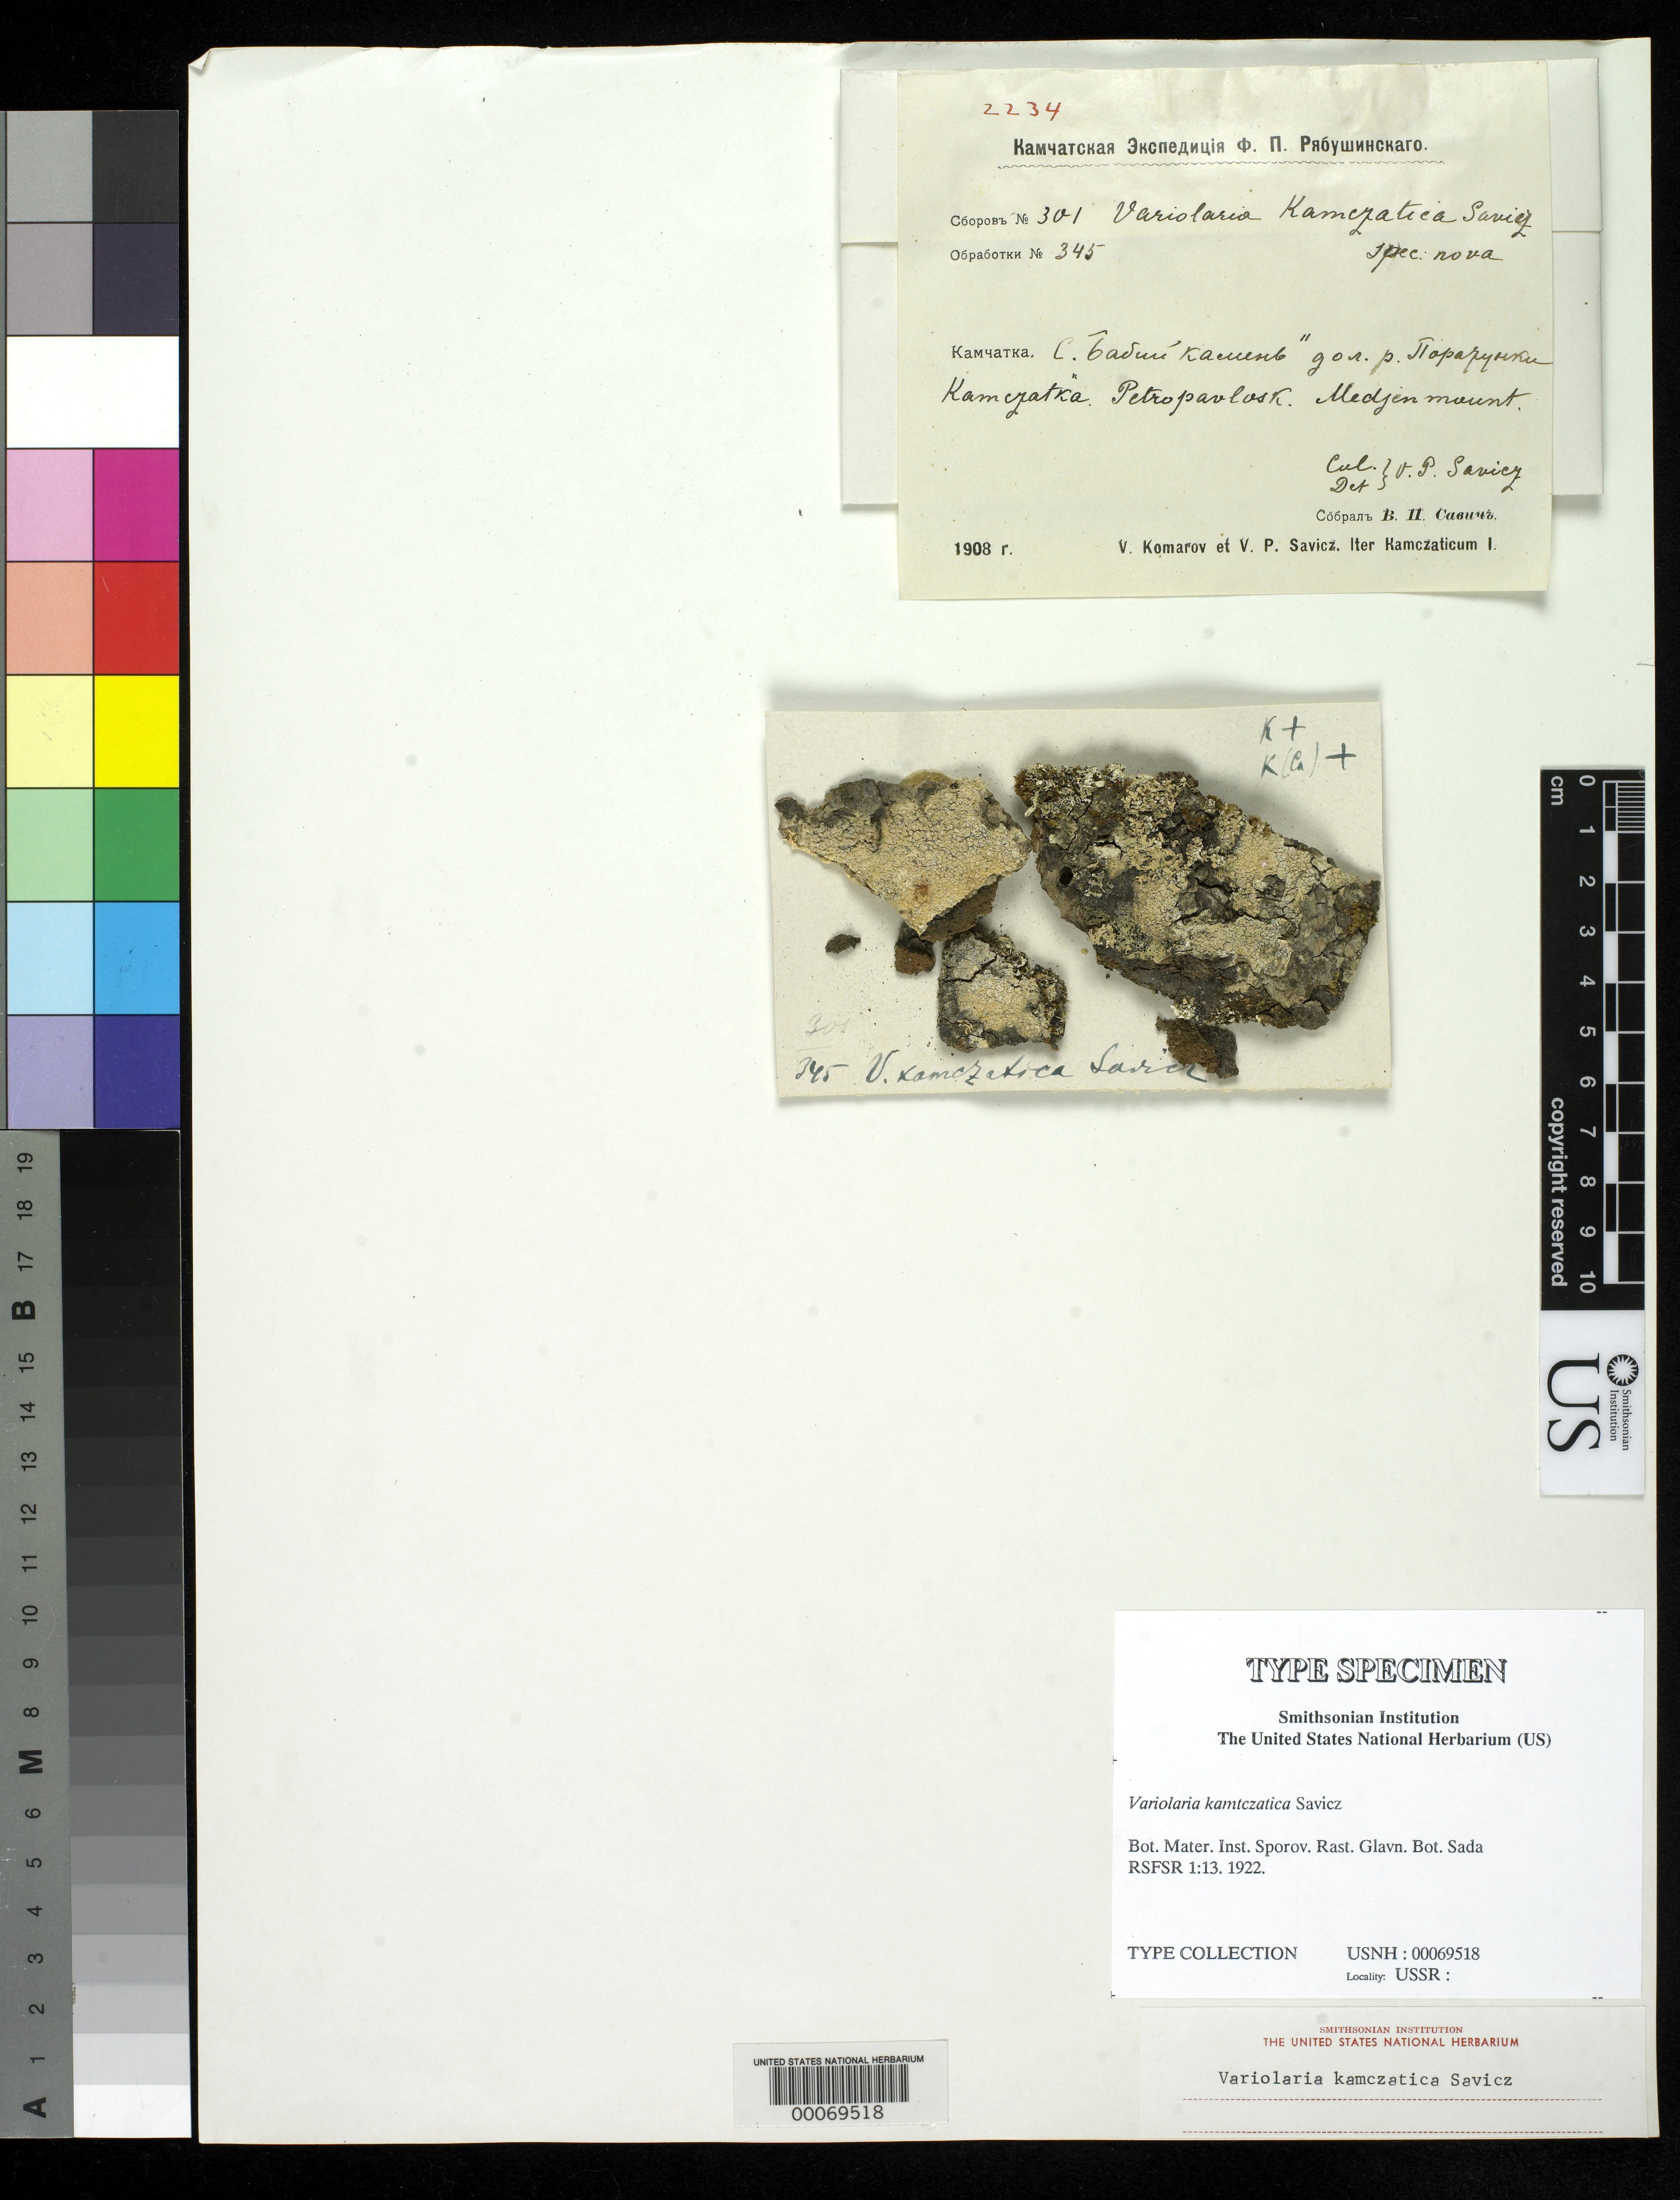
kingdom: Fungi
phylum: Ascomycota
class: Lecanoromycetes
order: Pertusariales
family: Pertusariaceae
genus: Variolaria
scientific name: Variolaria kamtczatica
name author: Savicz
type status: Type Collection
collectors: V. P. Savicz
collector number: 345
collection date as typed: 1908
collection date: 1908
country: Russian Federation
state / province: Kamchatka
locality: Kamchyatka. [Kamchatka?]. Petropavlosk. Medjen mount.